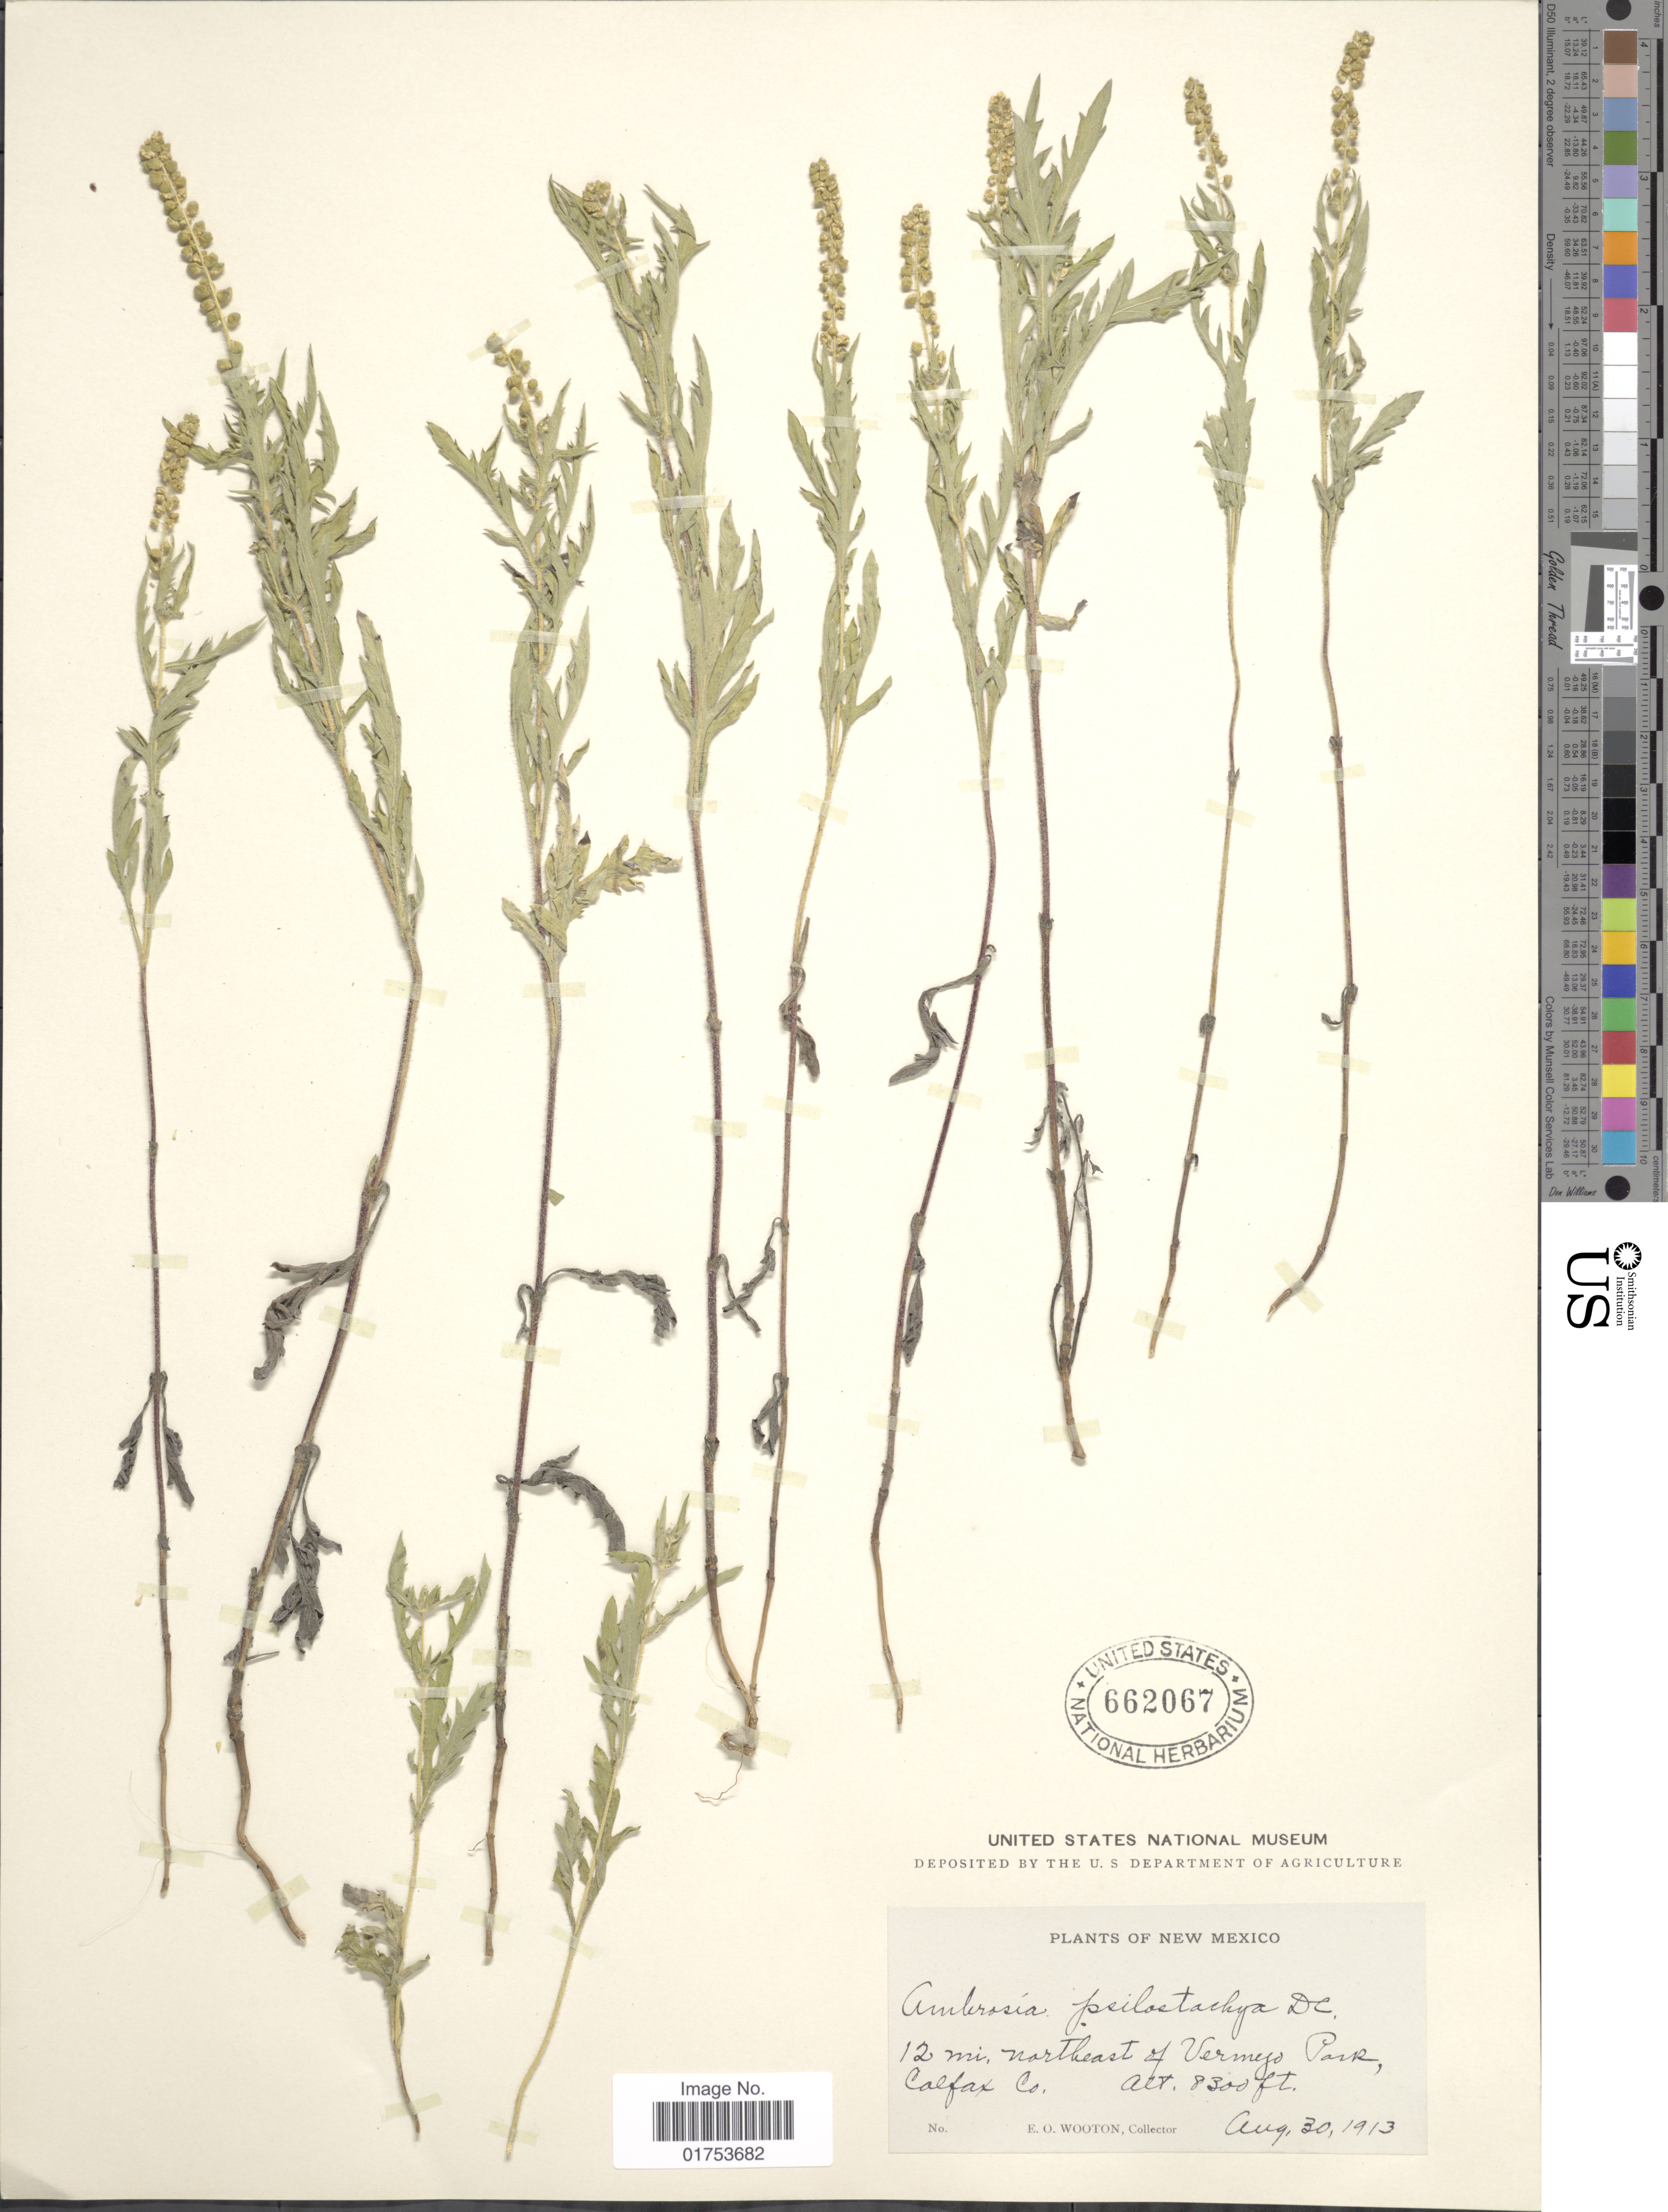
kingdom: Plantae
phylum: Tracheophyta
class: Magnoliopsida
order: Asterales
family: Asteraceae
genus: Ambrosia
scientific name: Ambrosia psilostachya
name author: DC.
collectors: E. O. Wooton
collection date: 1913-08-30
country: United States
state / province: New Mexico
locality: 12 mi. northeast of Vermejo Park, Calfax Co.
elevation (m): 2530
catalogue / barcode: US 662067